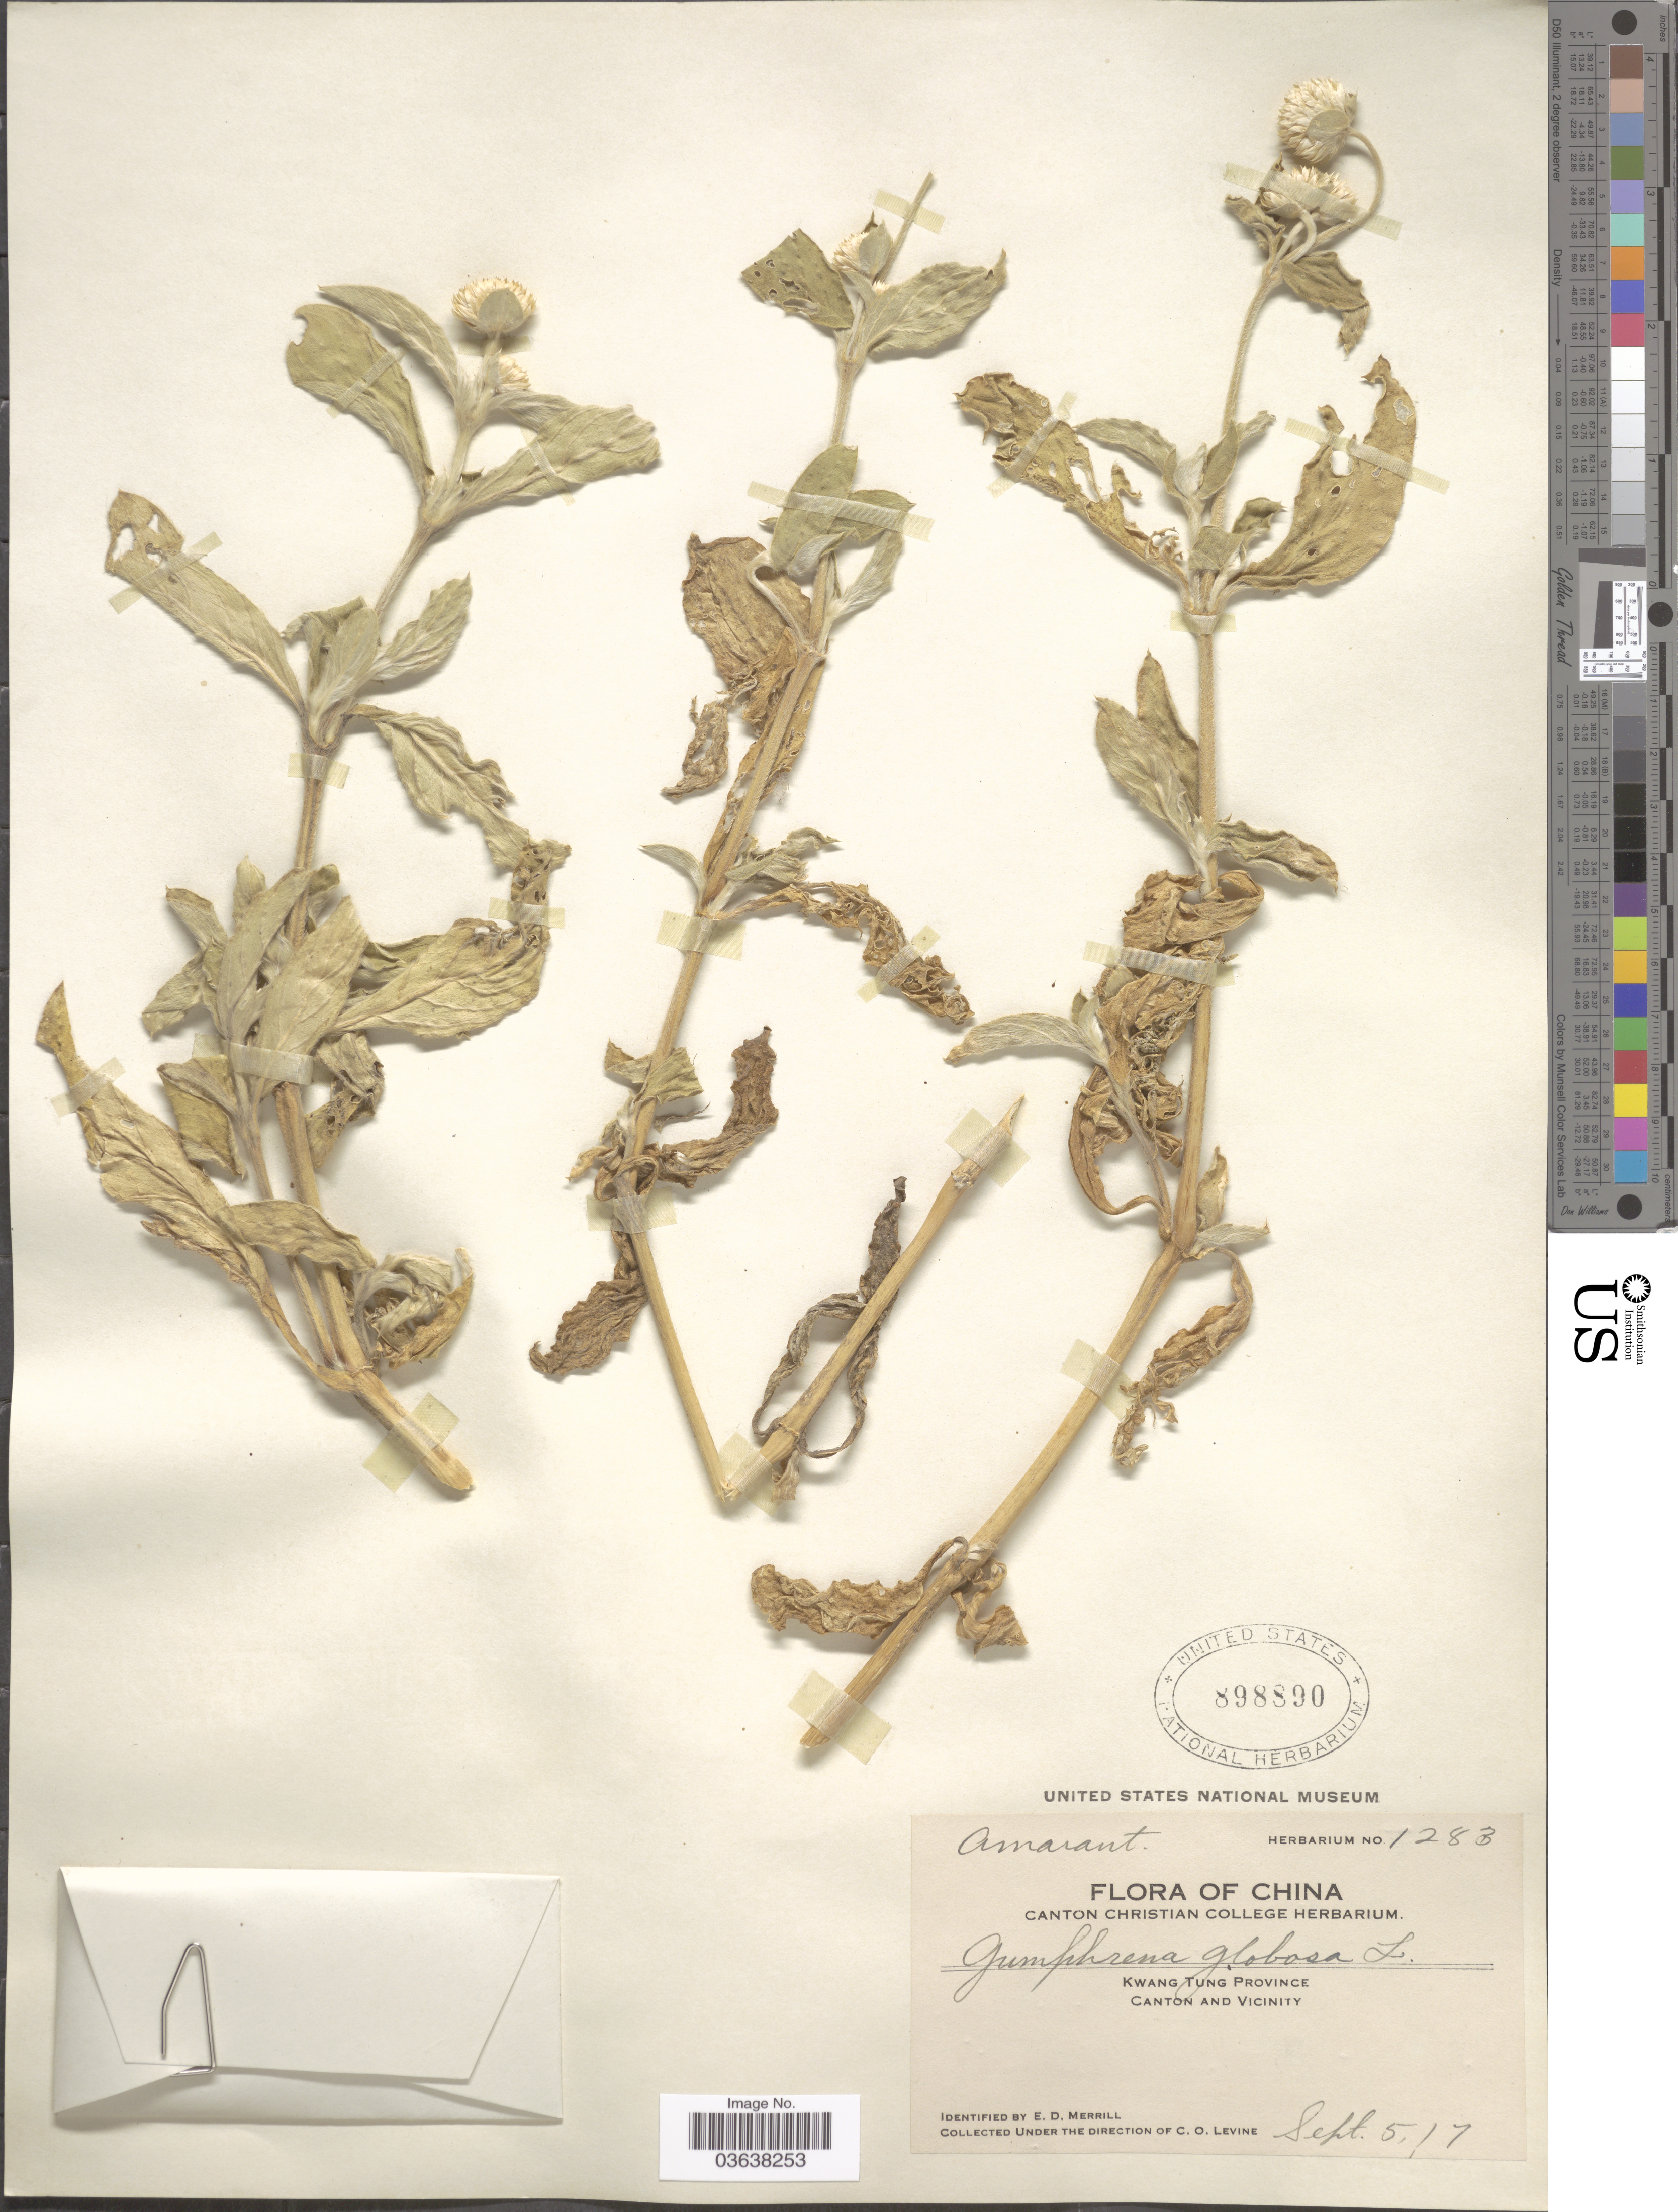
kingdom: Plantae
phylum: Tracheophyta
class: Magnoliopsida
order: Caryophyllales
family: Amaranthaceae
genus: Gomphrena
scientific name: Gomphrena globosa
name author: L.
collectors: C. O. Levine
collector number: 1283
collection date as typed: Transcribed d/m/y: 5/9/17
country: China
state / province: Guangdong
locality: Kwang Tung Province. Canton and Vicinity.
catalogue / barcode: US 898890